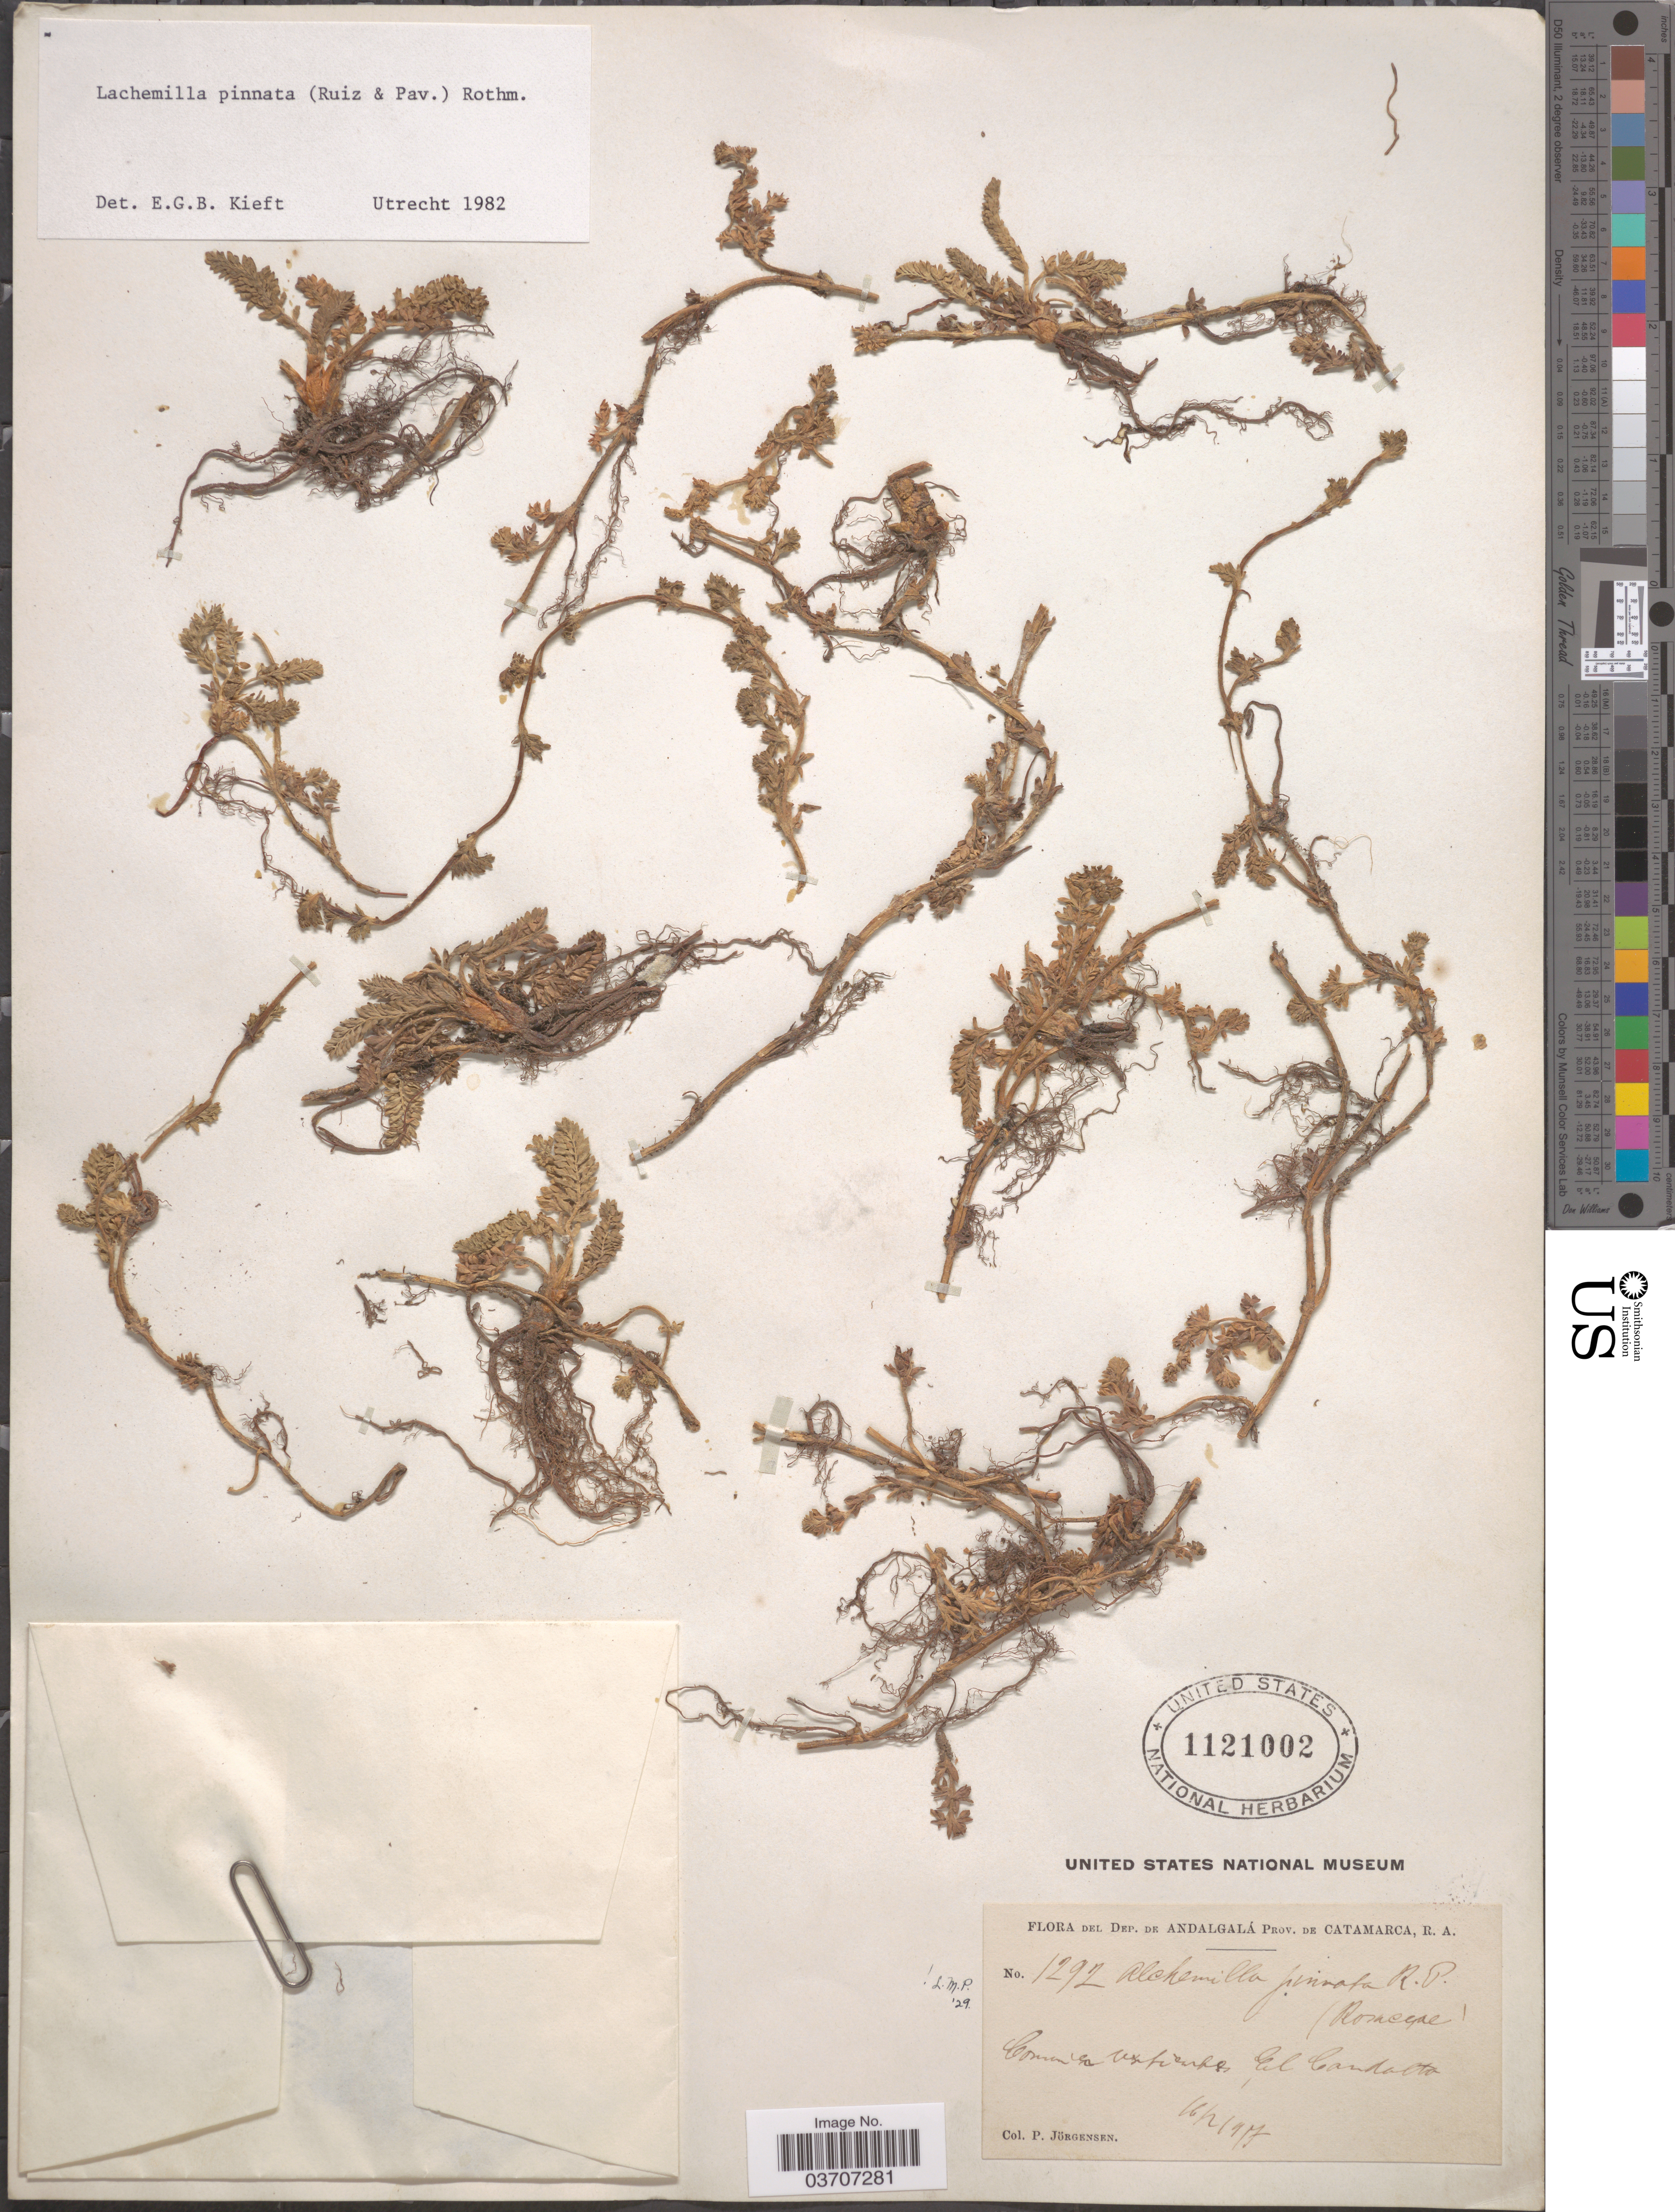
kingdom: Plantae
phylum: Tracheophyta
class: Magnoliopsida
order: Rosales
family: Rosaceae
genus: Lachemilla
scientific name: Lachemilla pinnata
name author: (Ruiz & Pav.) Rothm.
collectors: P. Jörgensen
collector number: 1292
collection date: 1917-02-16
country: Argentina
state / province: Catamarca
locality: Dep. de Andalgalá. Común en vertiente, El Candado.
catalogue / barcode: US 1121002